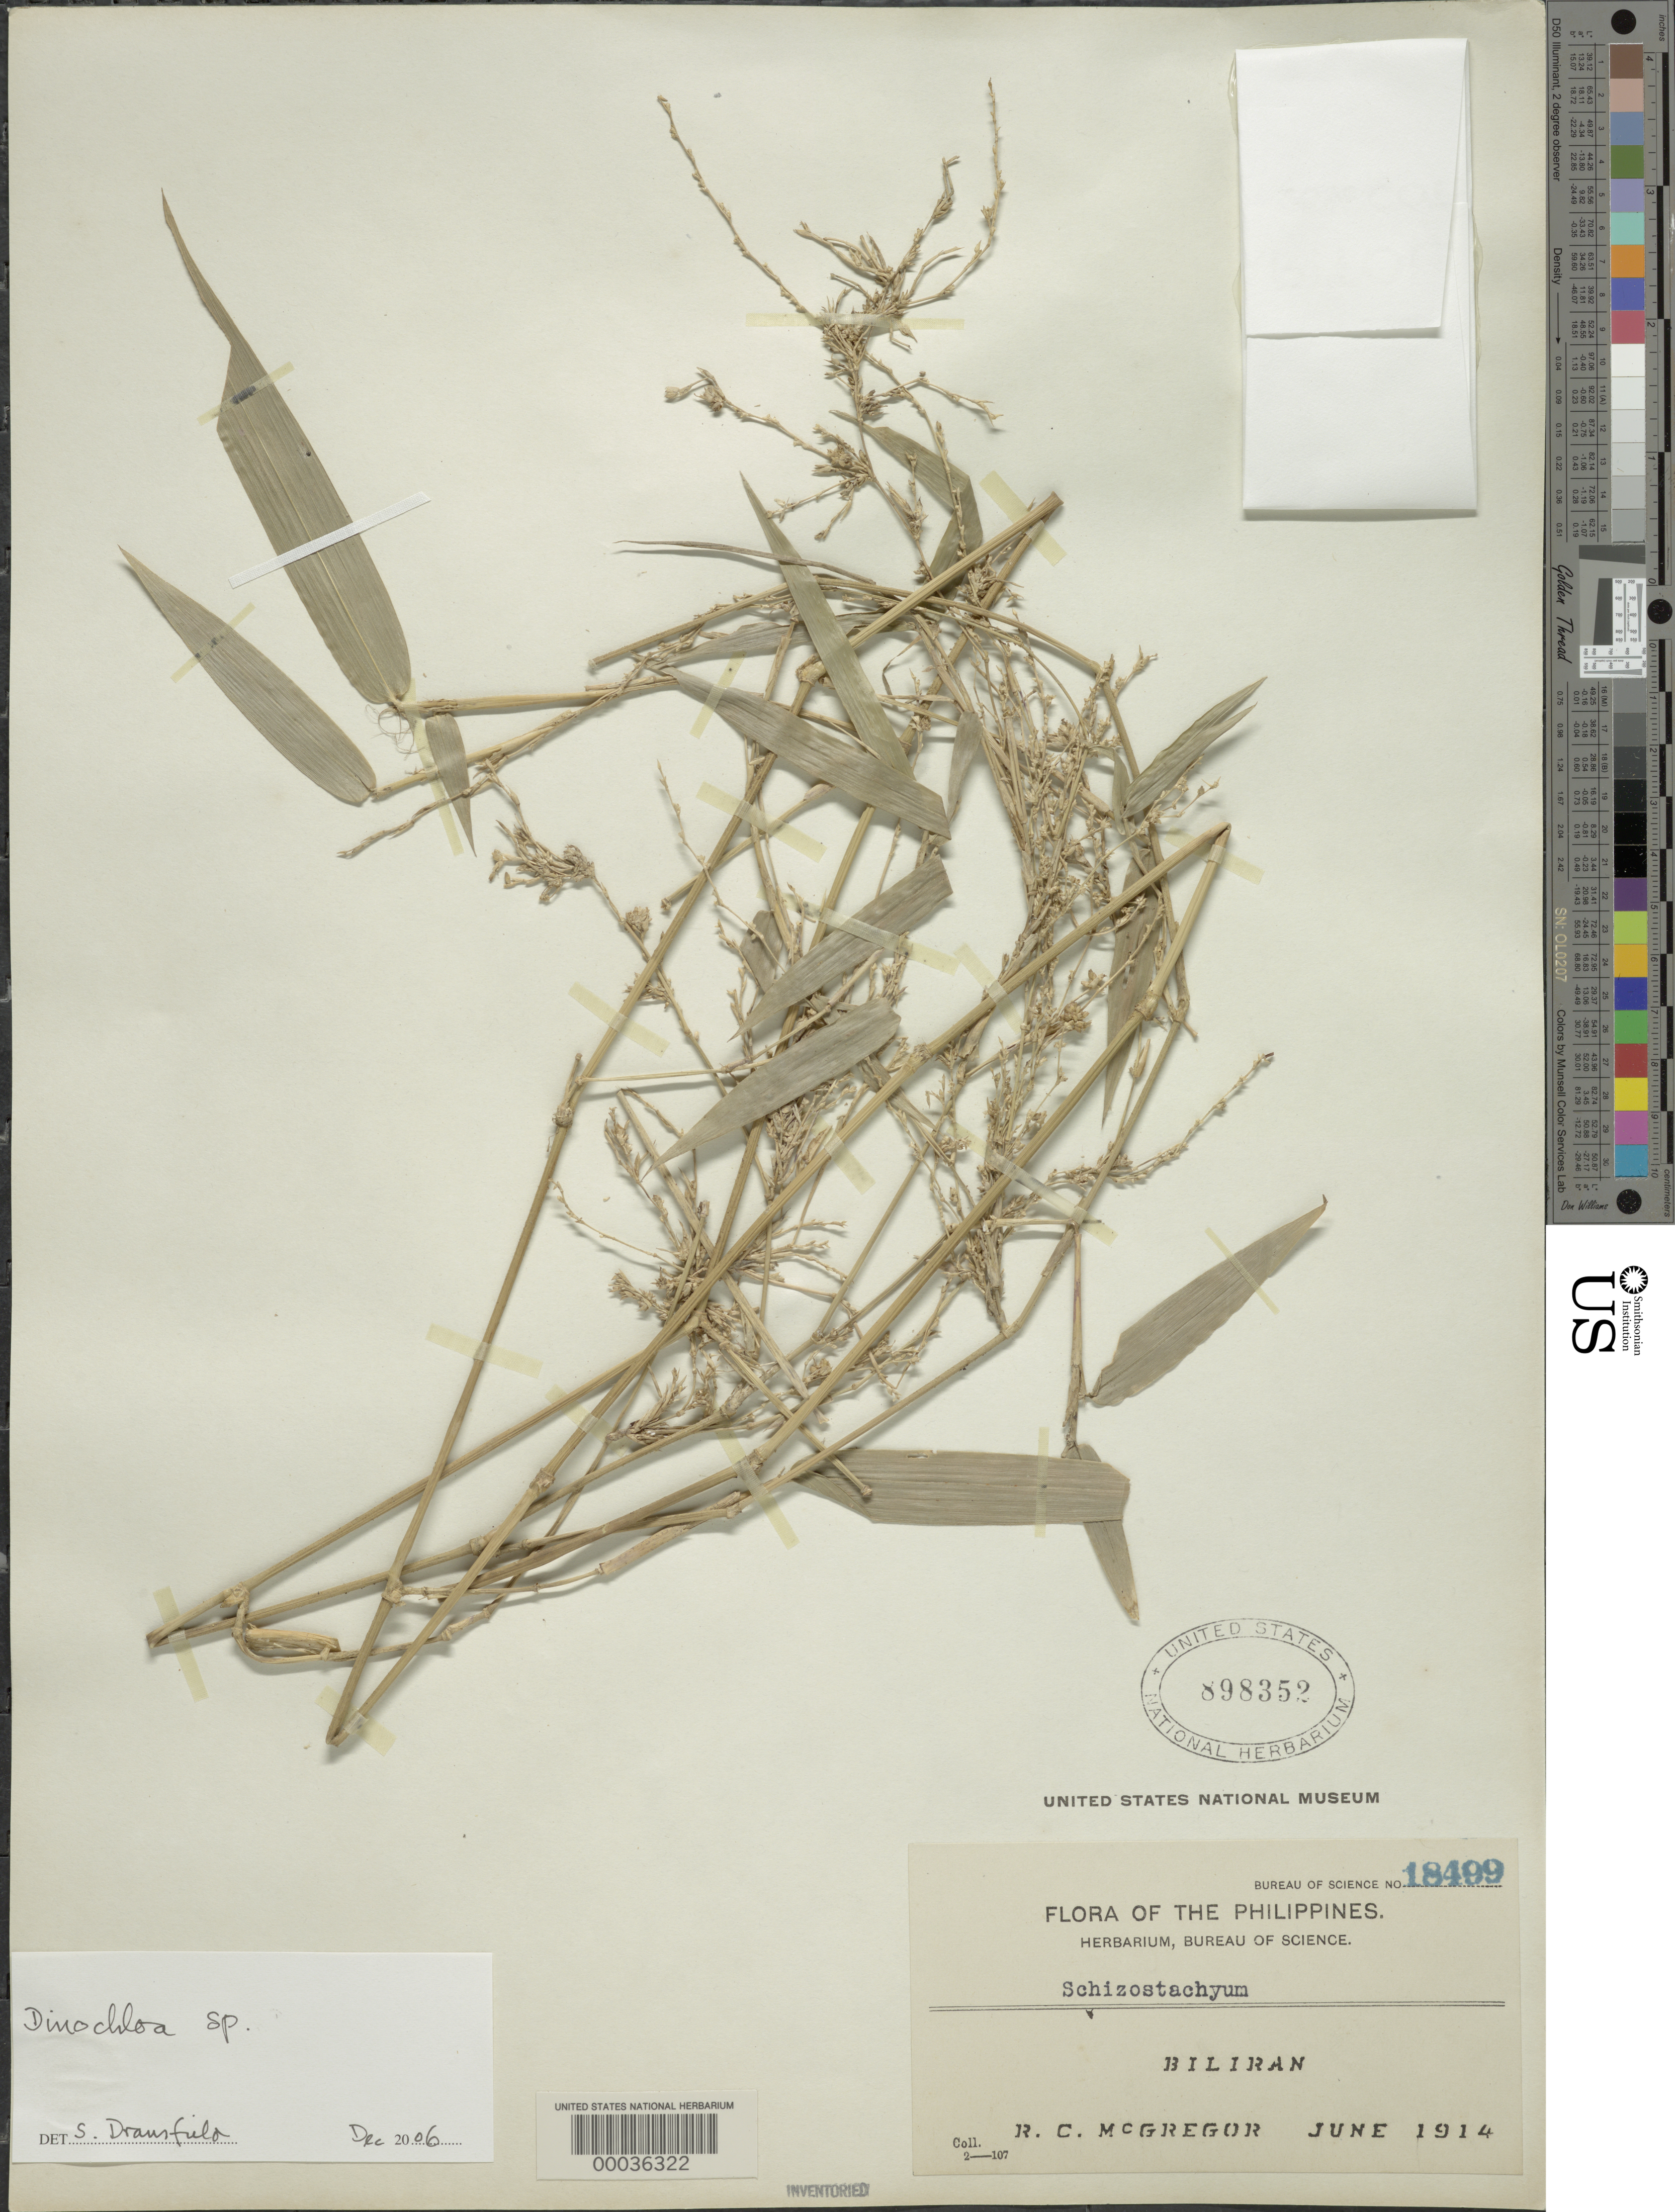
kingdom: Plantae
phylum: Tracheophyta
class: Liliopsida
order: Poales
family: Poaceae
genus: Dinochloa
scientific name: Dinochloa sp.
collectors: R. C. McGregor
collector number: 18499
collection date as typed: Jun 1914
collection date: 1914-06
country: Philippines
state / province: Eastern Visayas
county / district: Leyte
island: Biliran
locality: Biliran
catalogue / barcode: US 898352